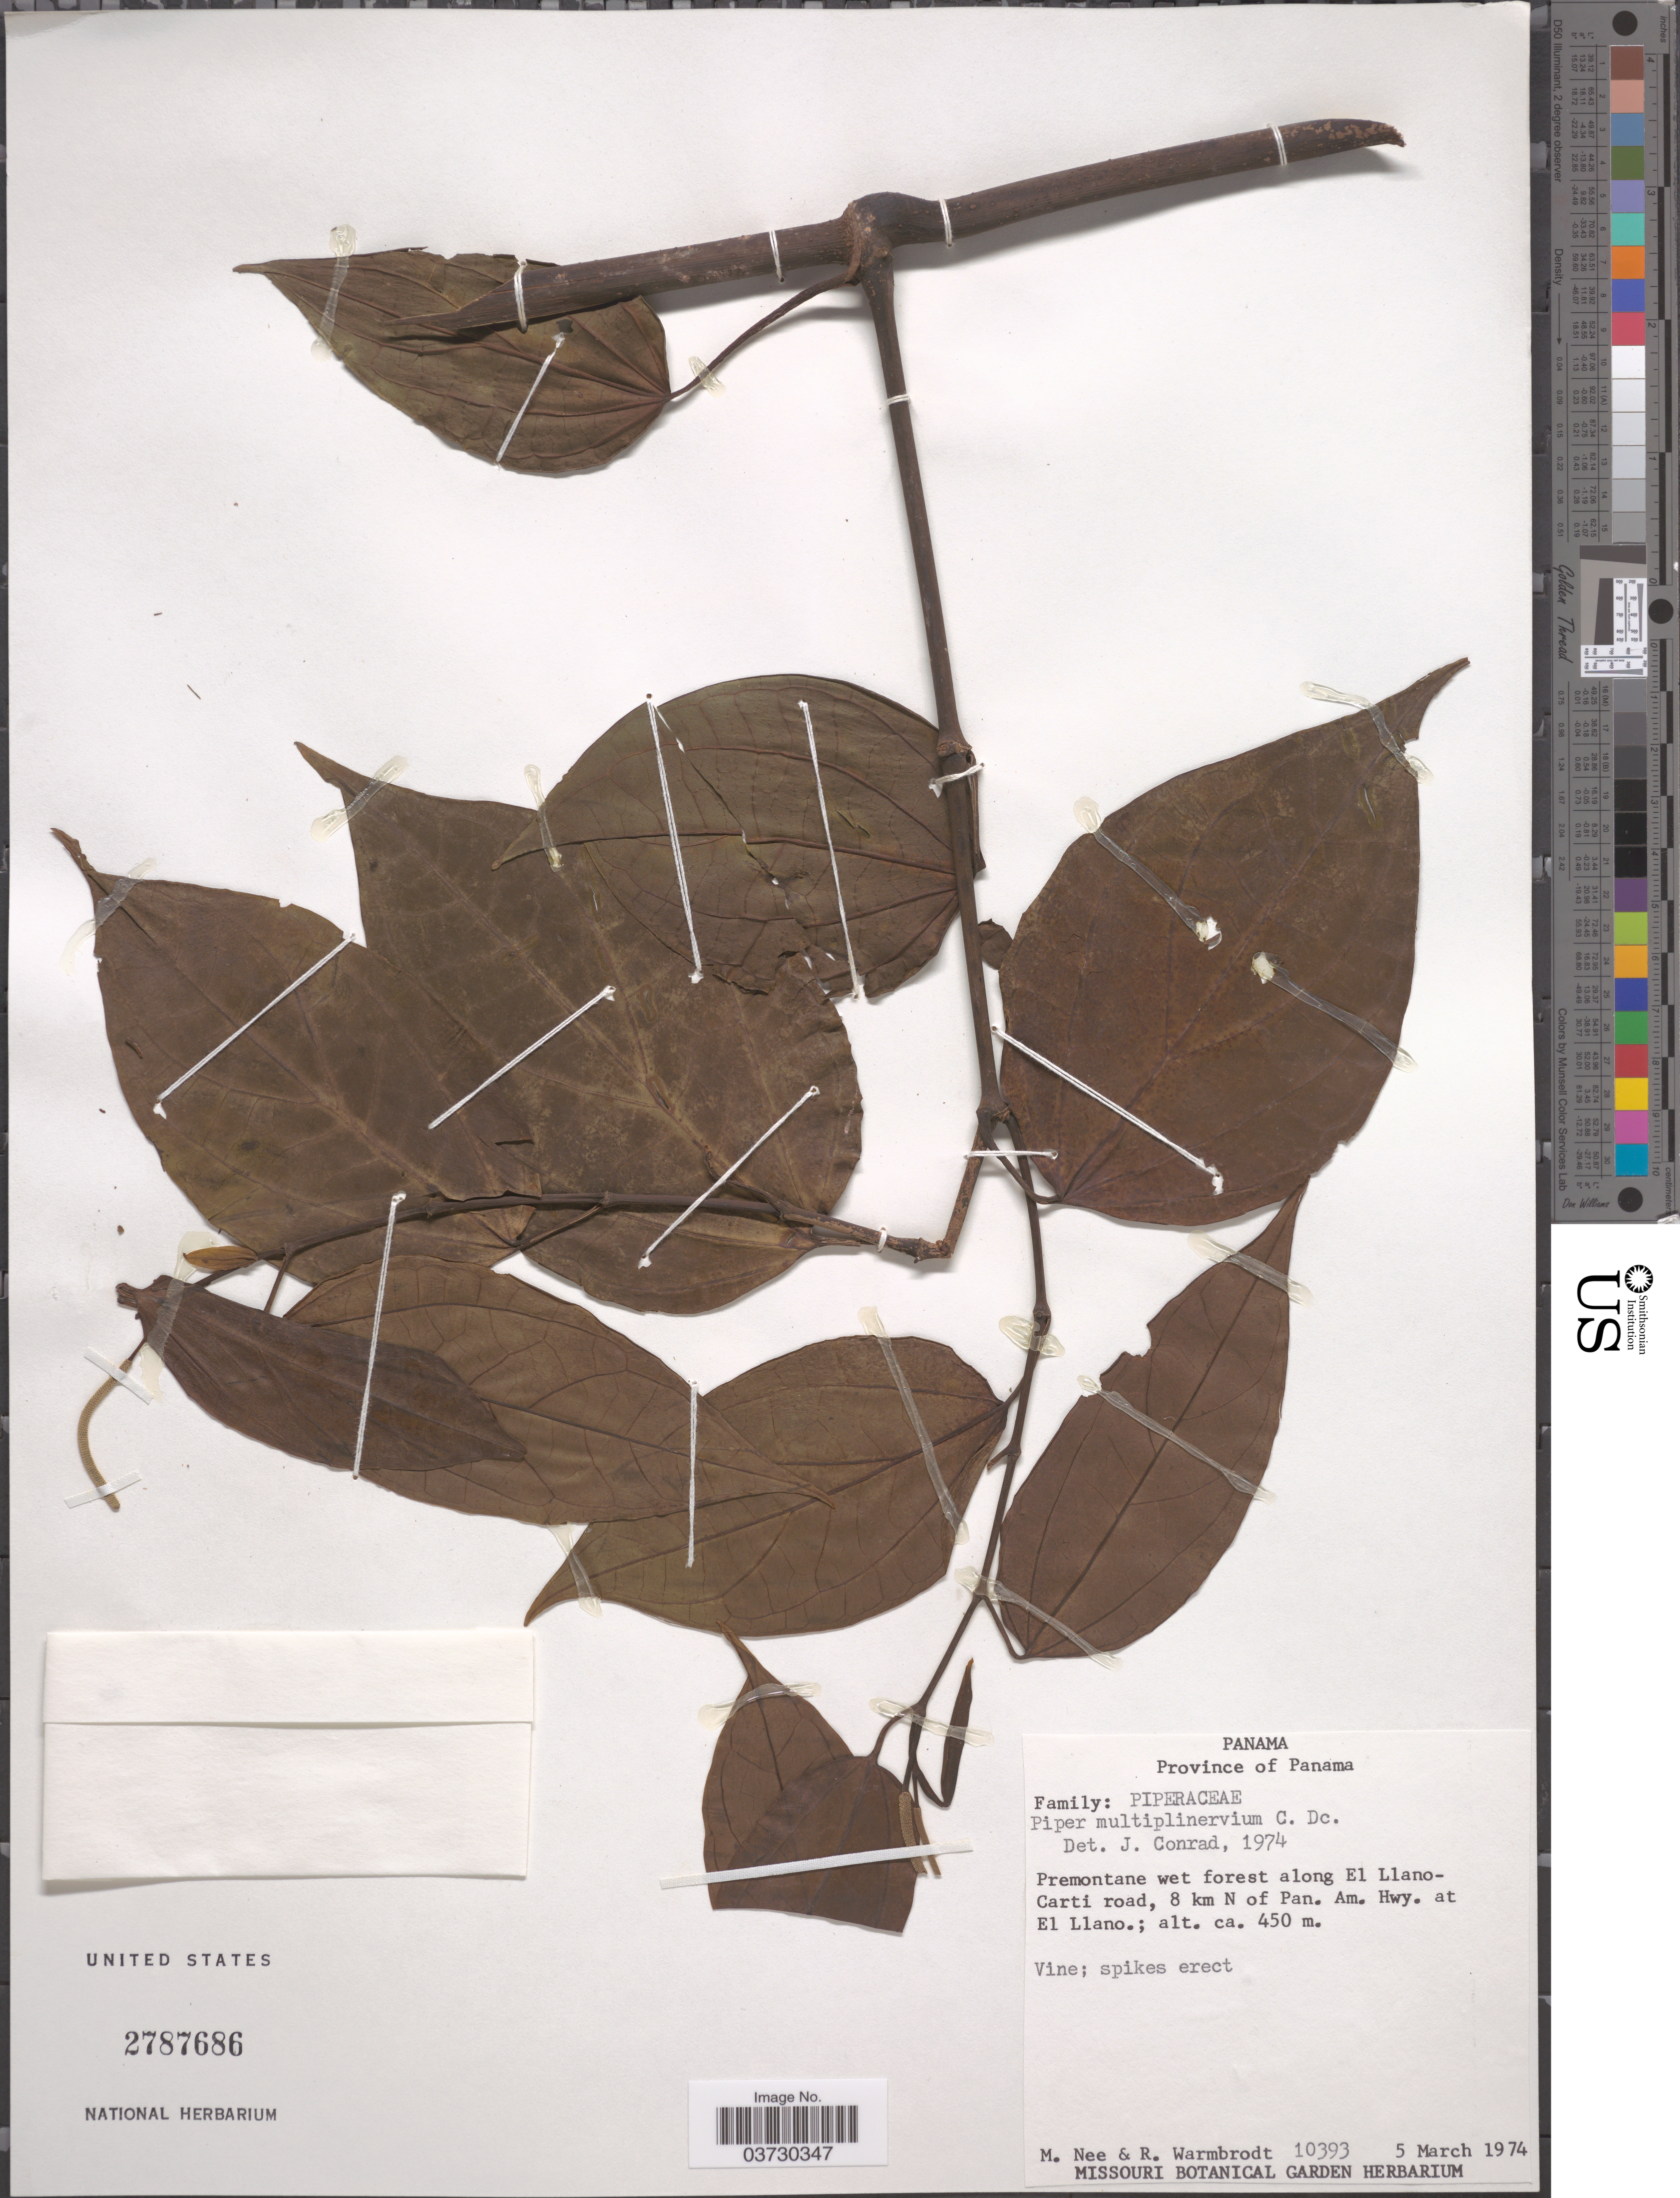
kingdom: Plantae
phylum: Tracheophyta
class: Magnoliopsida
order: Piperales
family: Piperaceae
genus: Piper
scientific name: Piper multiplinervium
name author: C. DC.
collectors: M. Nee & R. Warmbrodt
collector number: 10393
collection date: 1974-03-05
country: Panama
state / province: Panamá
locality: Along El Llano-Carti road, 8 km N of Pan. Am. Hwy. at El Llano.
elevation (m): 450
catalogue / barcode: US 2787686